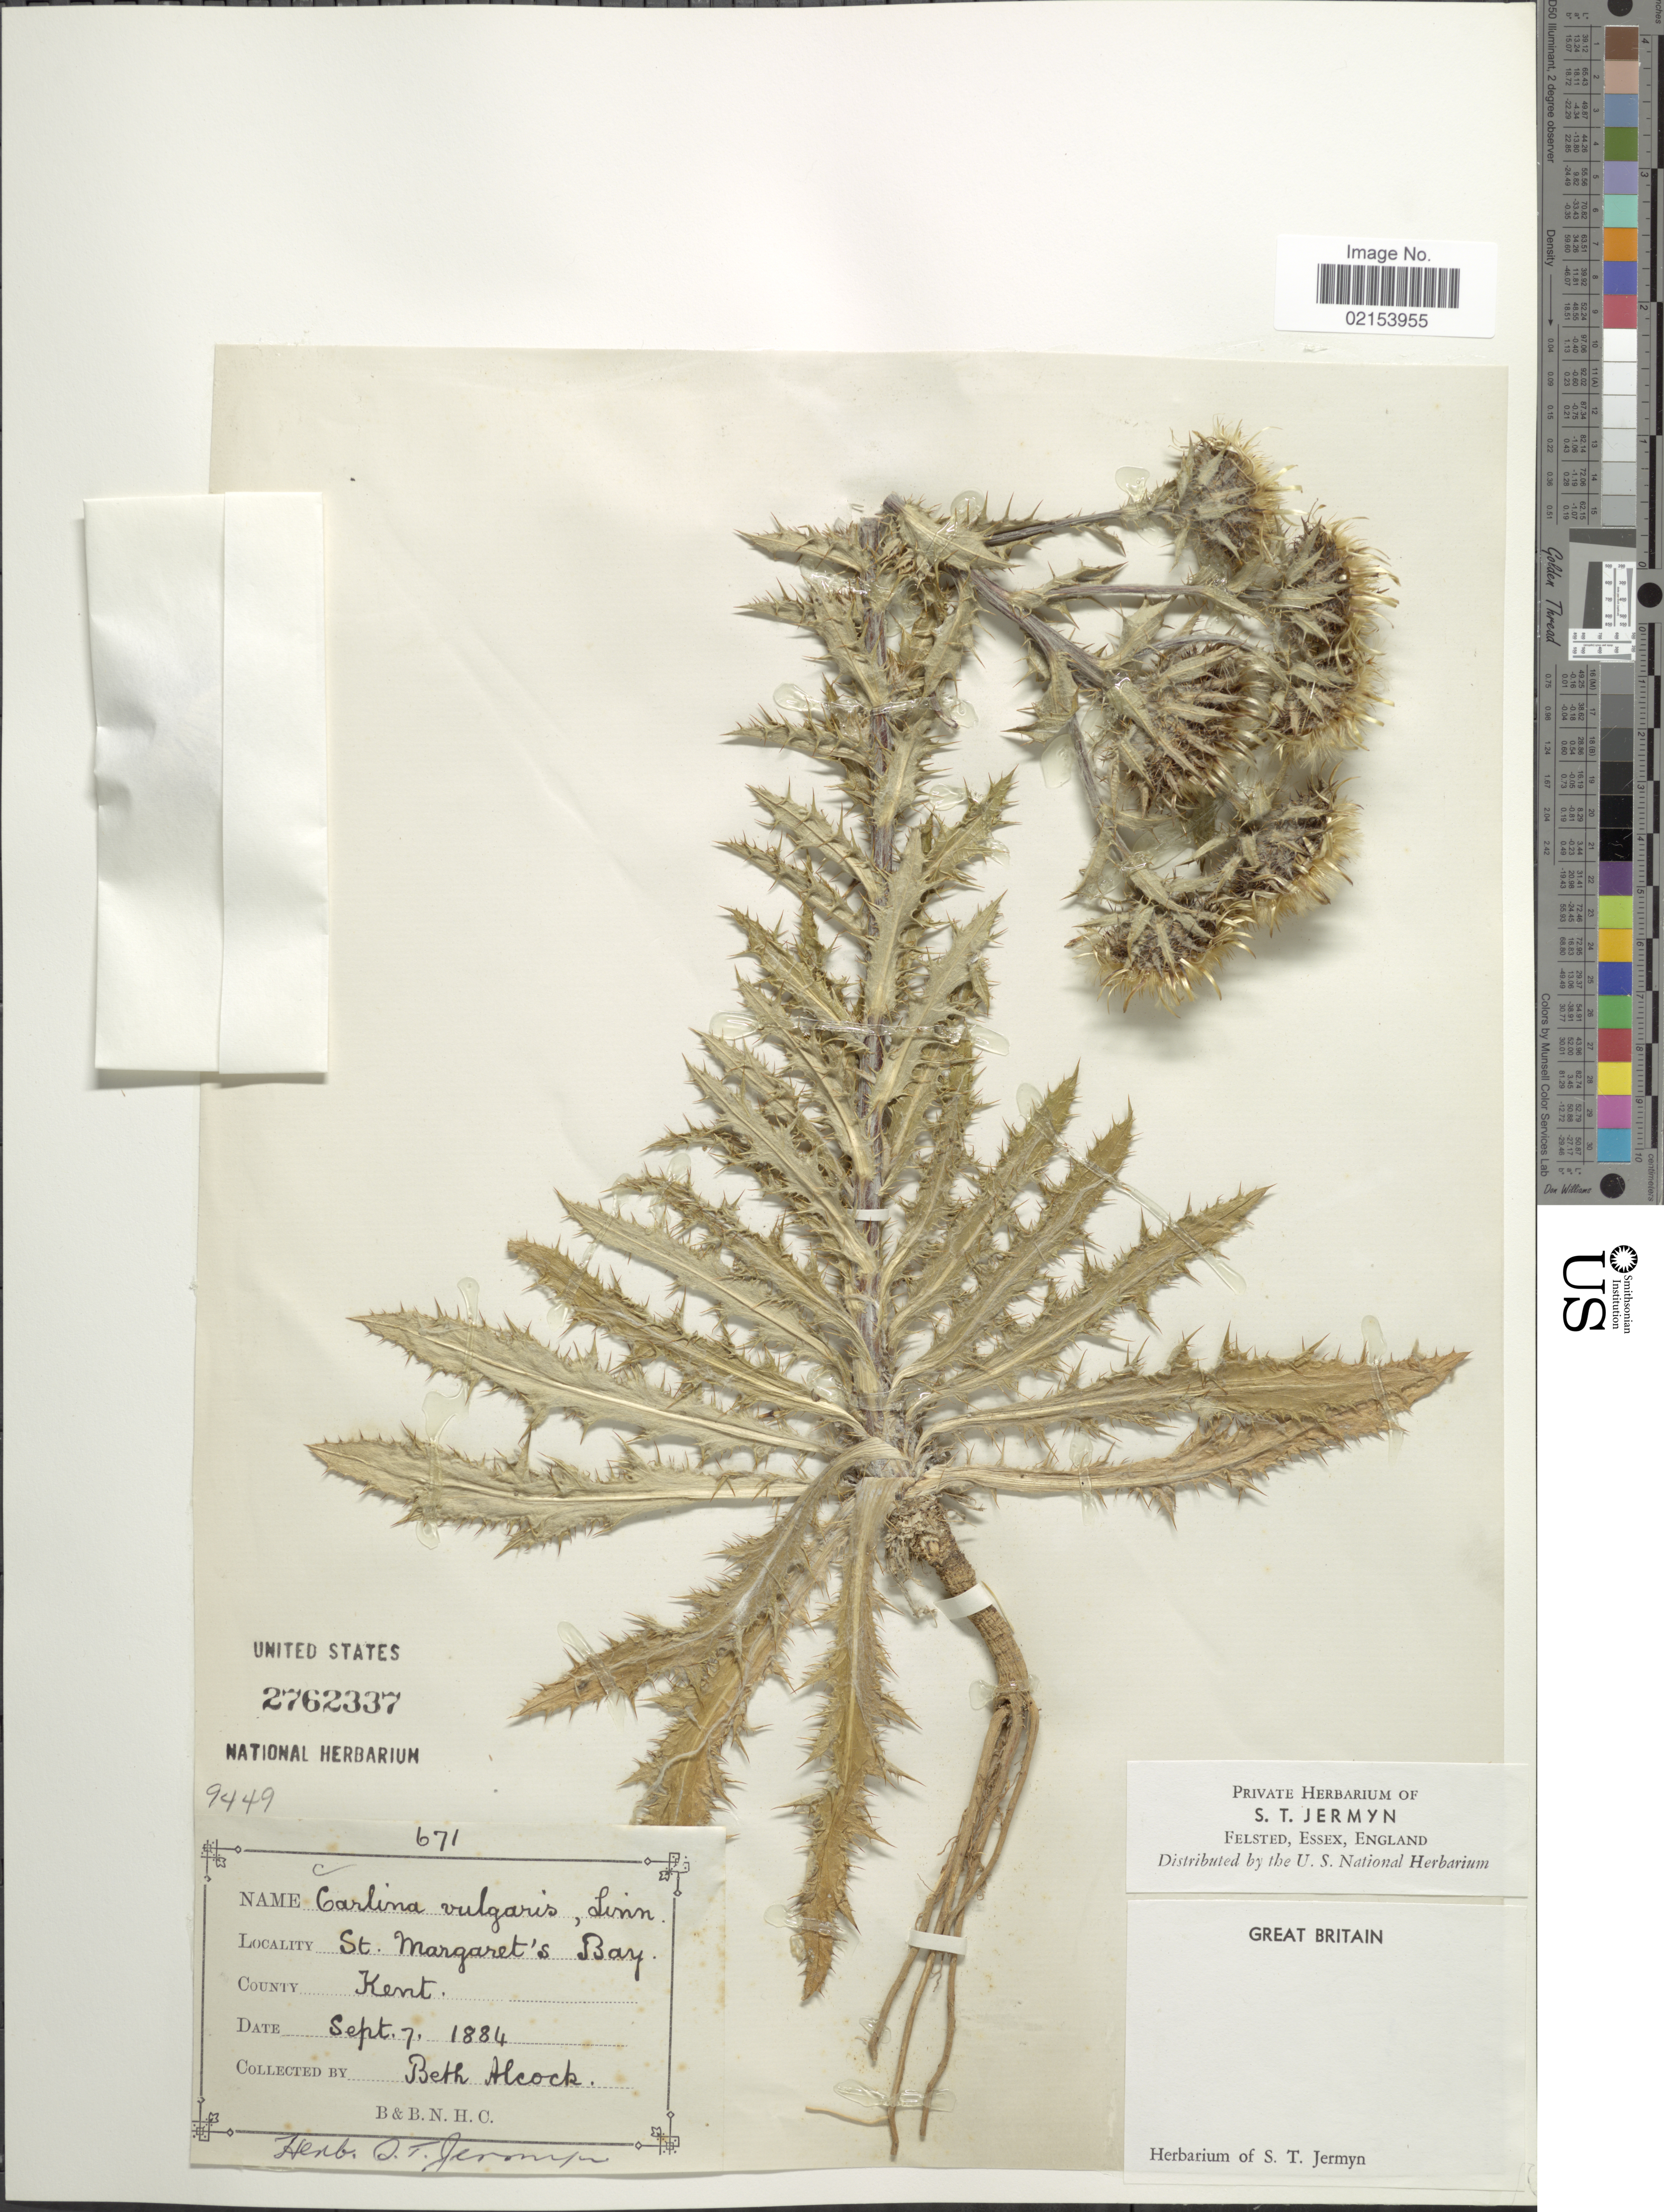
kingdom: Plantae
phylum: Tracheophyta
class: Magnoliopsida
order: Asterales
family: Asteraceae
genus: Carlina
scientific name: Carlina vulgaris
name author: L.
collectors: B. Alcock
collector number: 671?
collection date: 1884-09-07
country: United Kingdom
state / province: England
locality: Great Britain, County Kent. St. Margaret's Bay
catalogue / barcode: US 2762337